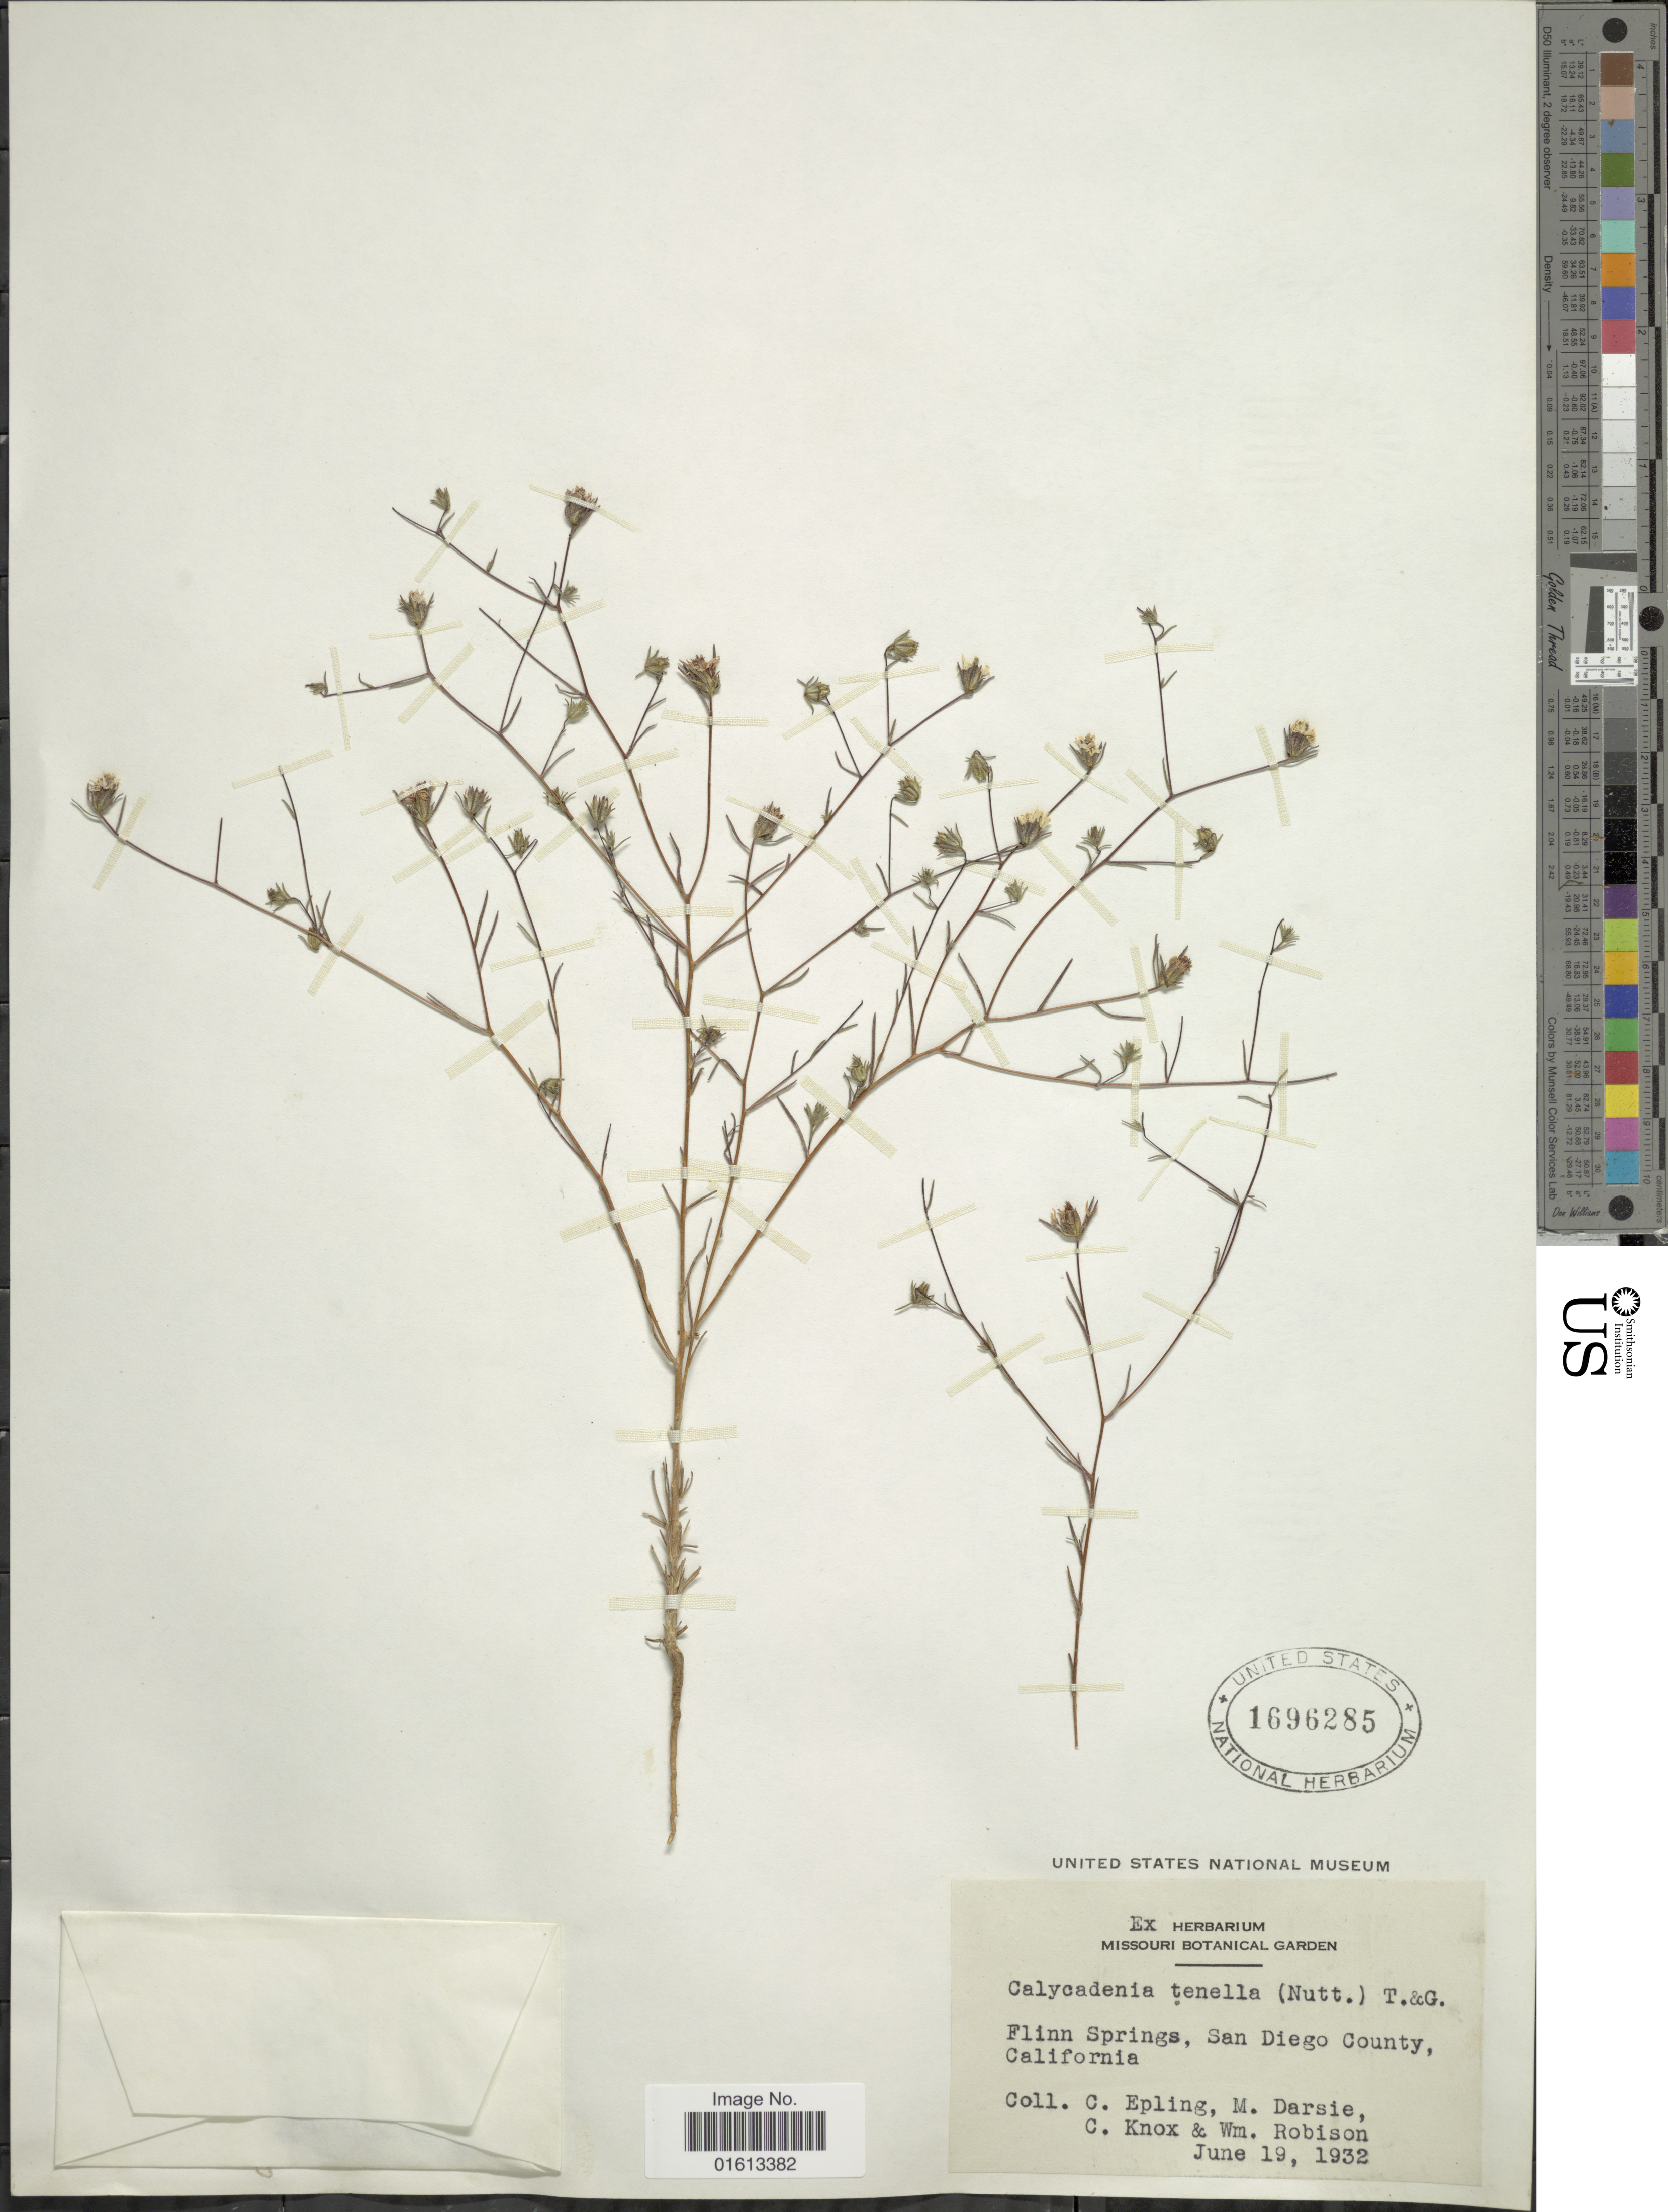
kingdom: Plantae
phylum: Tracheophyta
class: Magnoliopsida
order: Asterales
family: Asteraceae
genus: Calycadenia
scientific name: Calycadenia tenella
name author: (Nutt.) Torr. & A. Gray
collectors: C. C. Epling, M. Darsie, C. Knox & W. Robison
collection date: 1932-06-19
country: United States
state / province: California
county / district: San Diego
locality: Flinn Springs, San Diego County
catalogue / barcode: US 1696285